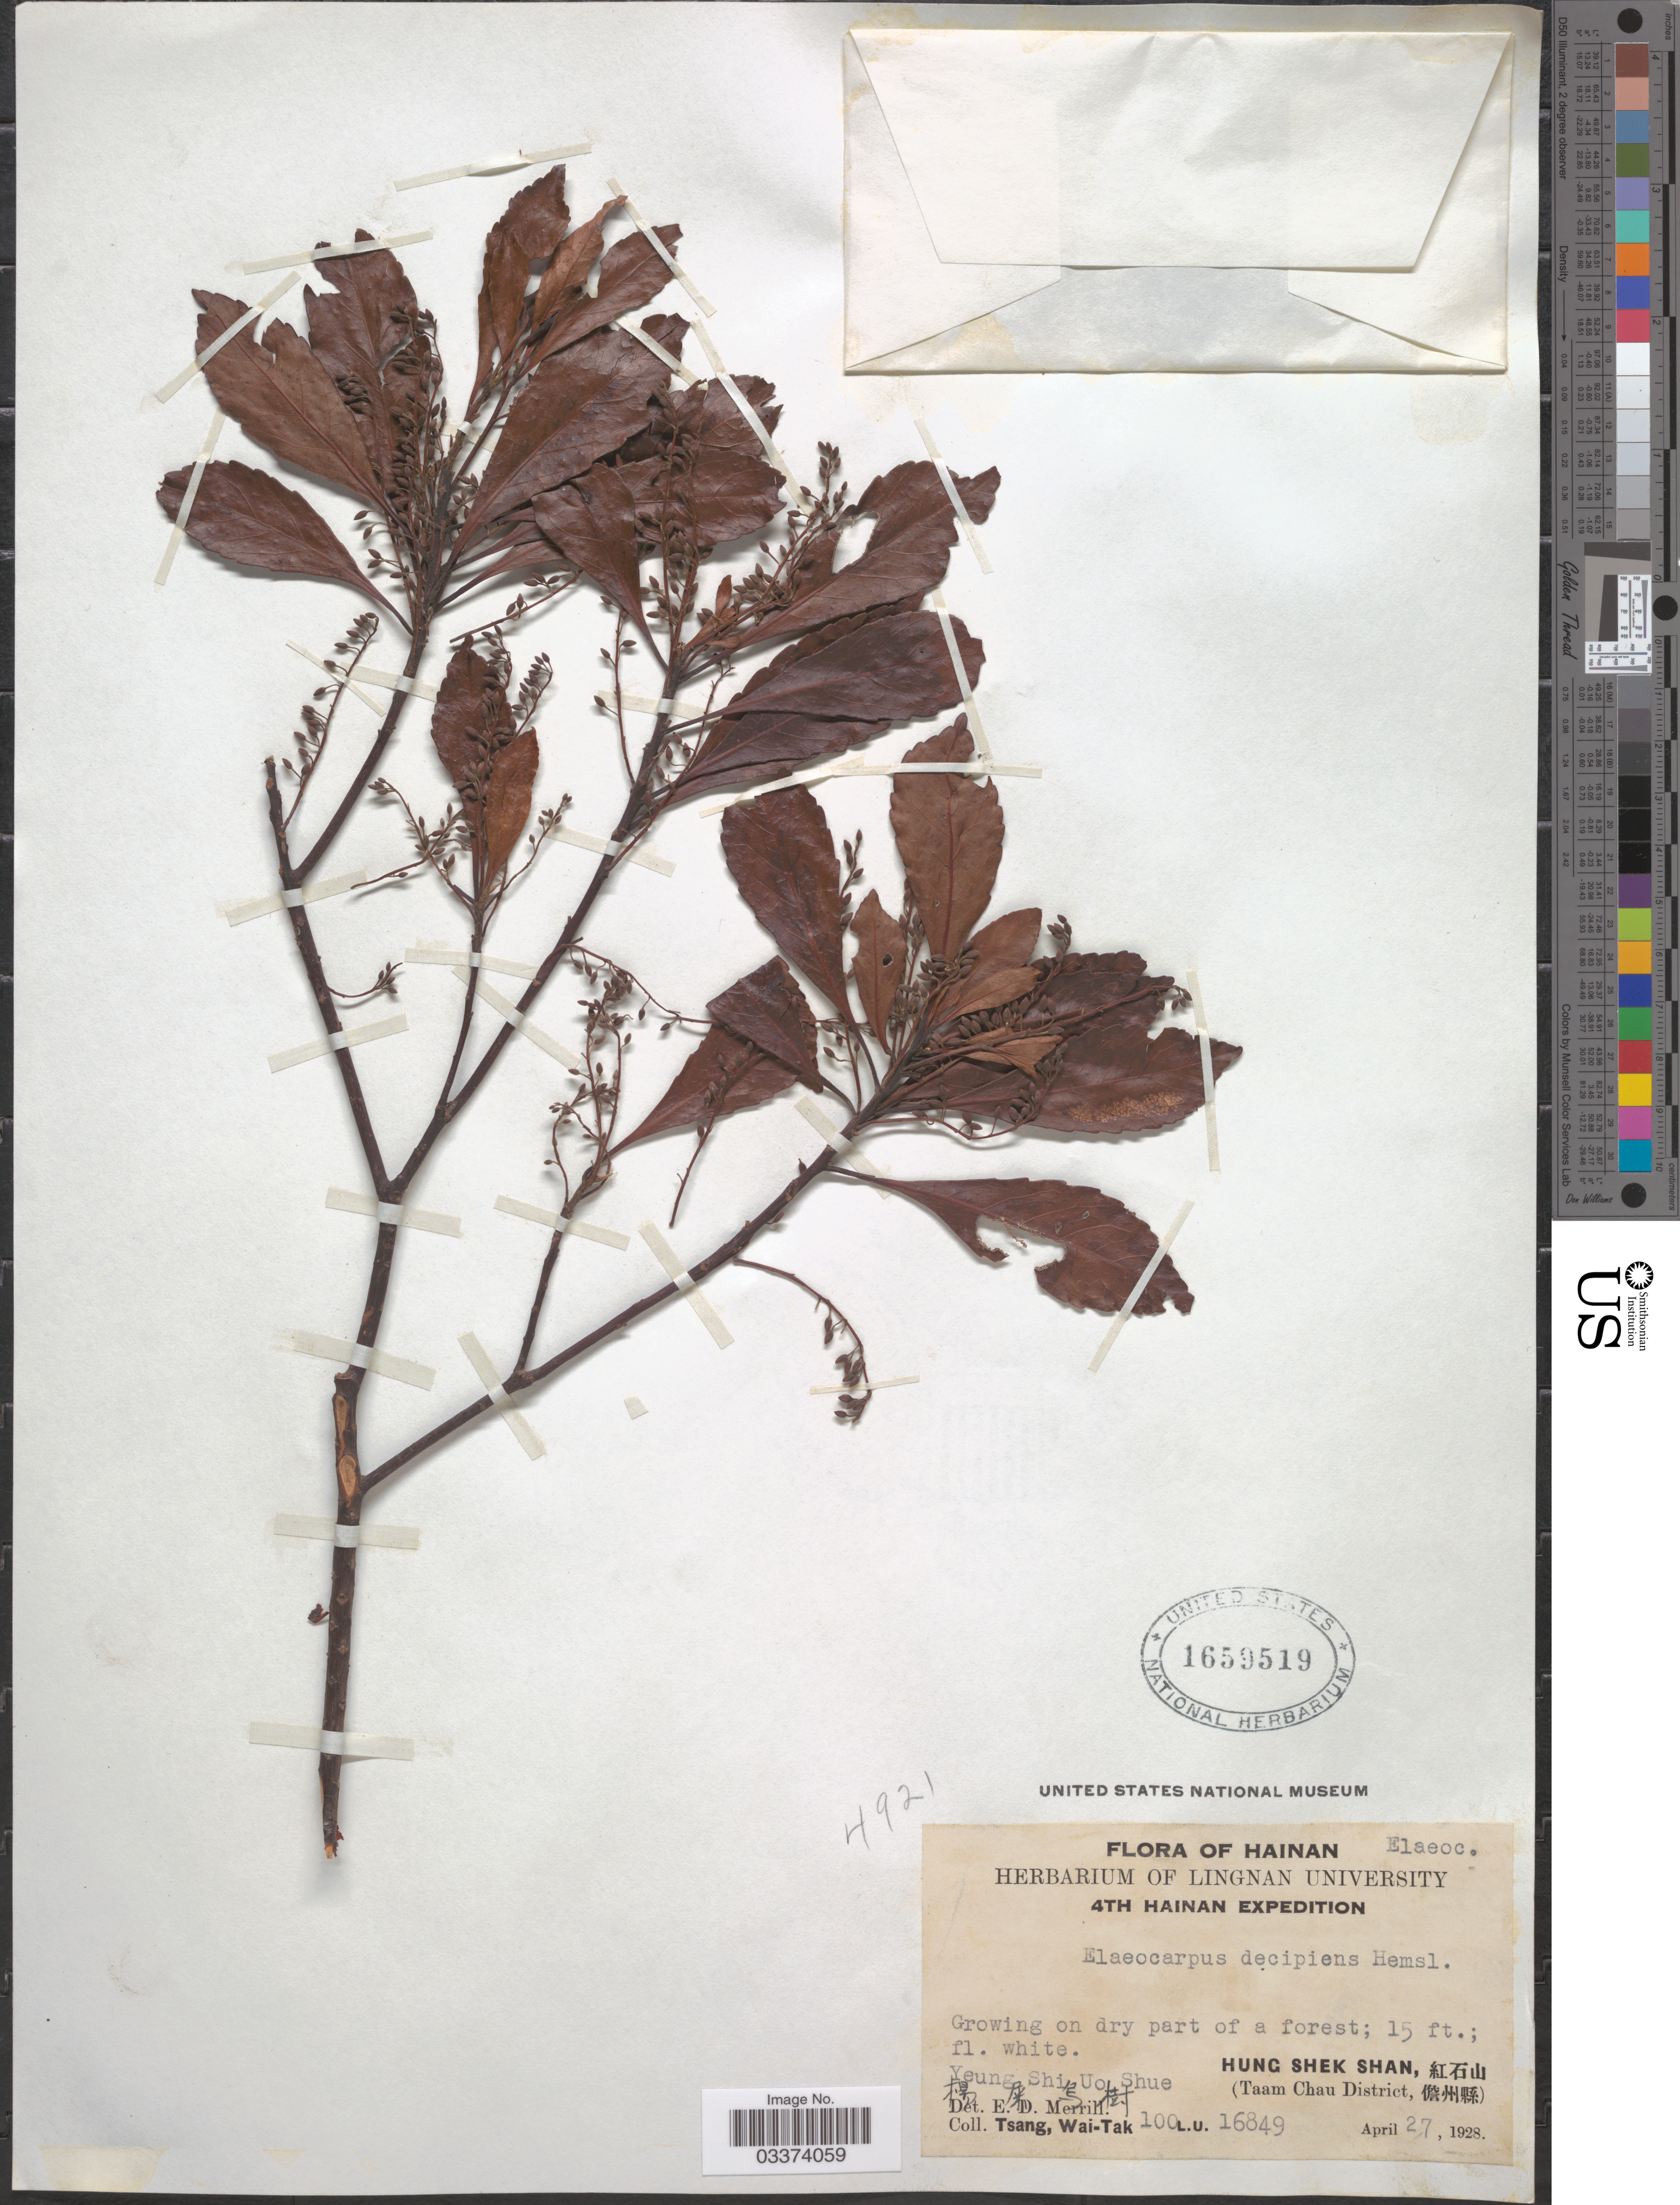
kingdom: Plantae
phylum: Tracheophyta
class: Magnoliopsida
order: Oxalidales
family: Elaeocarpaceae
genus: Elaeocarpus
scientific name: Elaeocarpus decipiens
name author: F.B. Forbes & Hemsl.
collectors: W. T. Tsang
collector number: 100L.U.16849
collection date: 1928-04-27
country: China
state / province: Hainan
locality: HuShek Shan, (Taam Chau District.) Yeung Shi Yo Shue.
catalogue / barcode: US 1659519